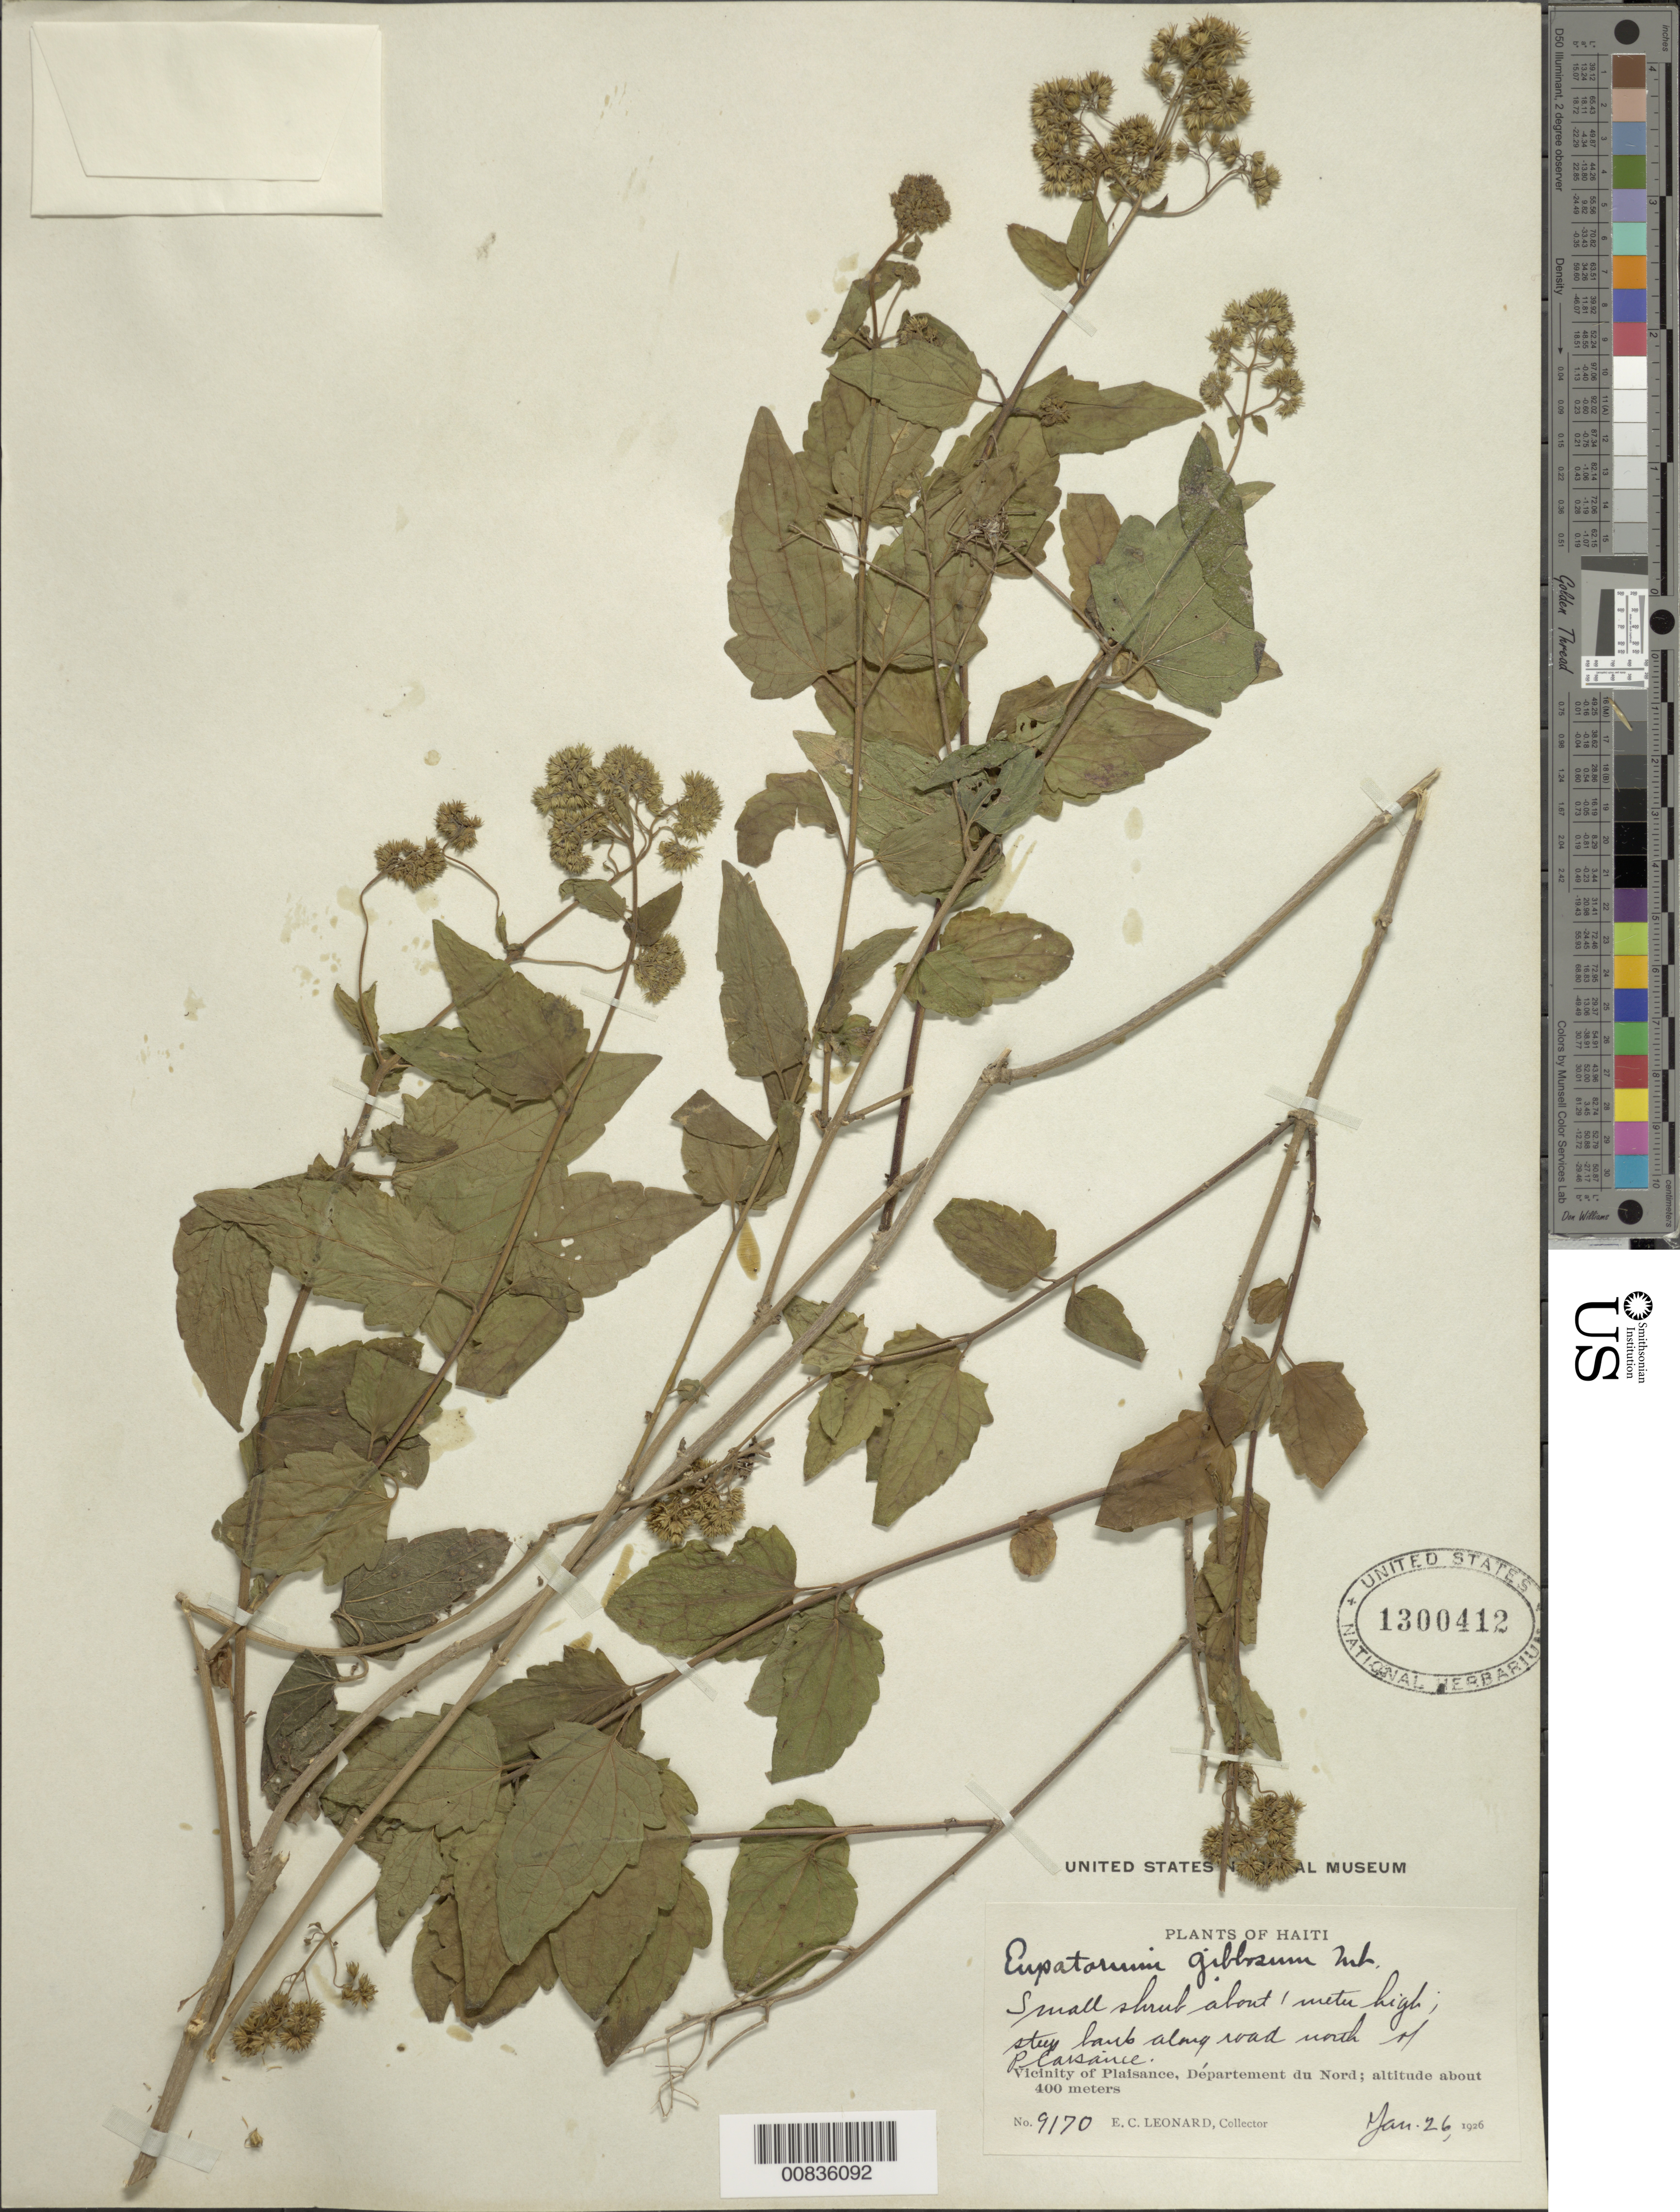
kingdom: Plantae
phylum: Tracheophyta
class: Magnoliopsida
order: Asterales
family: Asteraceae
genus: Koanophyllon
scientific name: Koanophyllon gibbosum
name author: (Urb.) R.M. King & H. Rob.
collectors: E. C. Leonard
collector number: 9170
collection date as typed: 26 Jan 1926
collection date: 1926-01-26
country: Haiti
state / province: Nord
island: Hispaniola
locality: Vicinity of Plaisance, road north of town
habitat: Steep bank along road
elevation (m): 400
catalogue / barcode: US 1300412